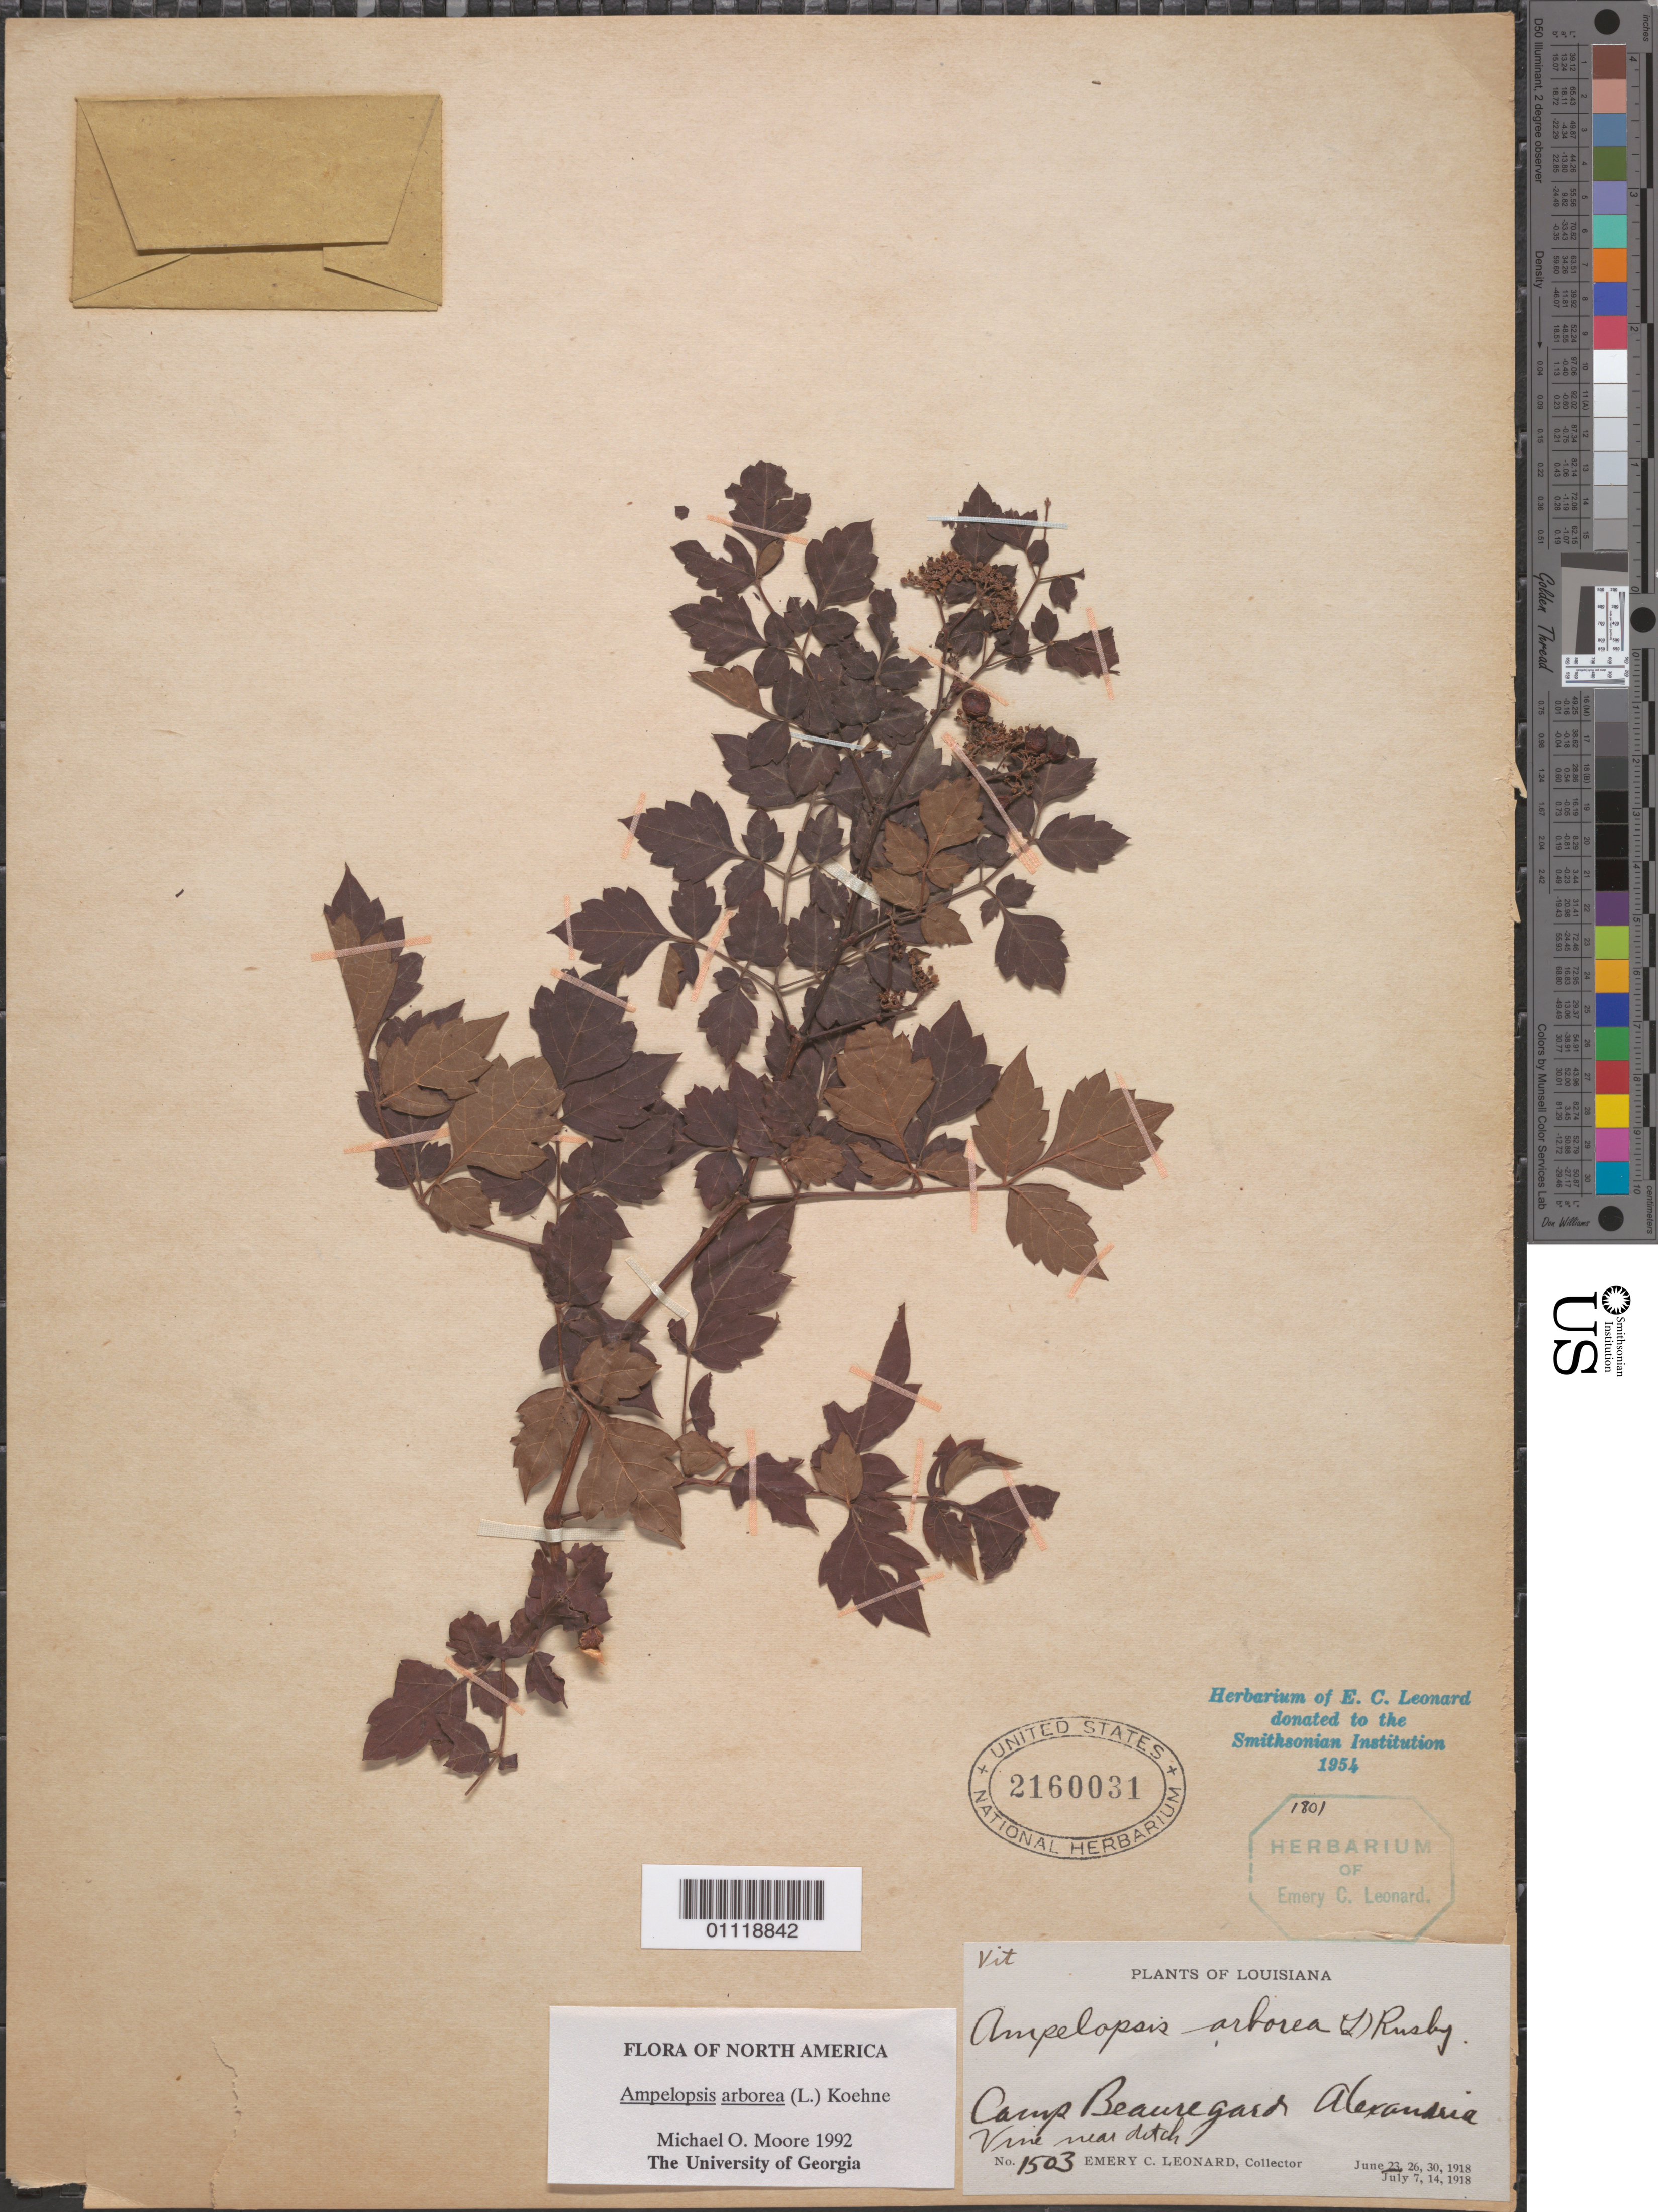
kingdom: Plantae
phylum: Tracheophyta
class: Magnoliopsida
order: Vitales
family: Vitaceae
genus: Ampelopsis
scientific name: Ampelopsis arborea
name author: (L.) Koehne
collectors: E. C. Leonard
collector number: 1503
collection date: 1918-06-23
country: United States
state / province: Louisiana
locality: Camp Beauregard near Alexandria.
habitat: Vine.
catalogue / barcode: US 2160031